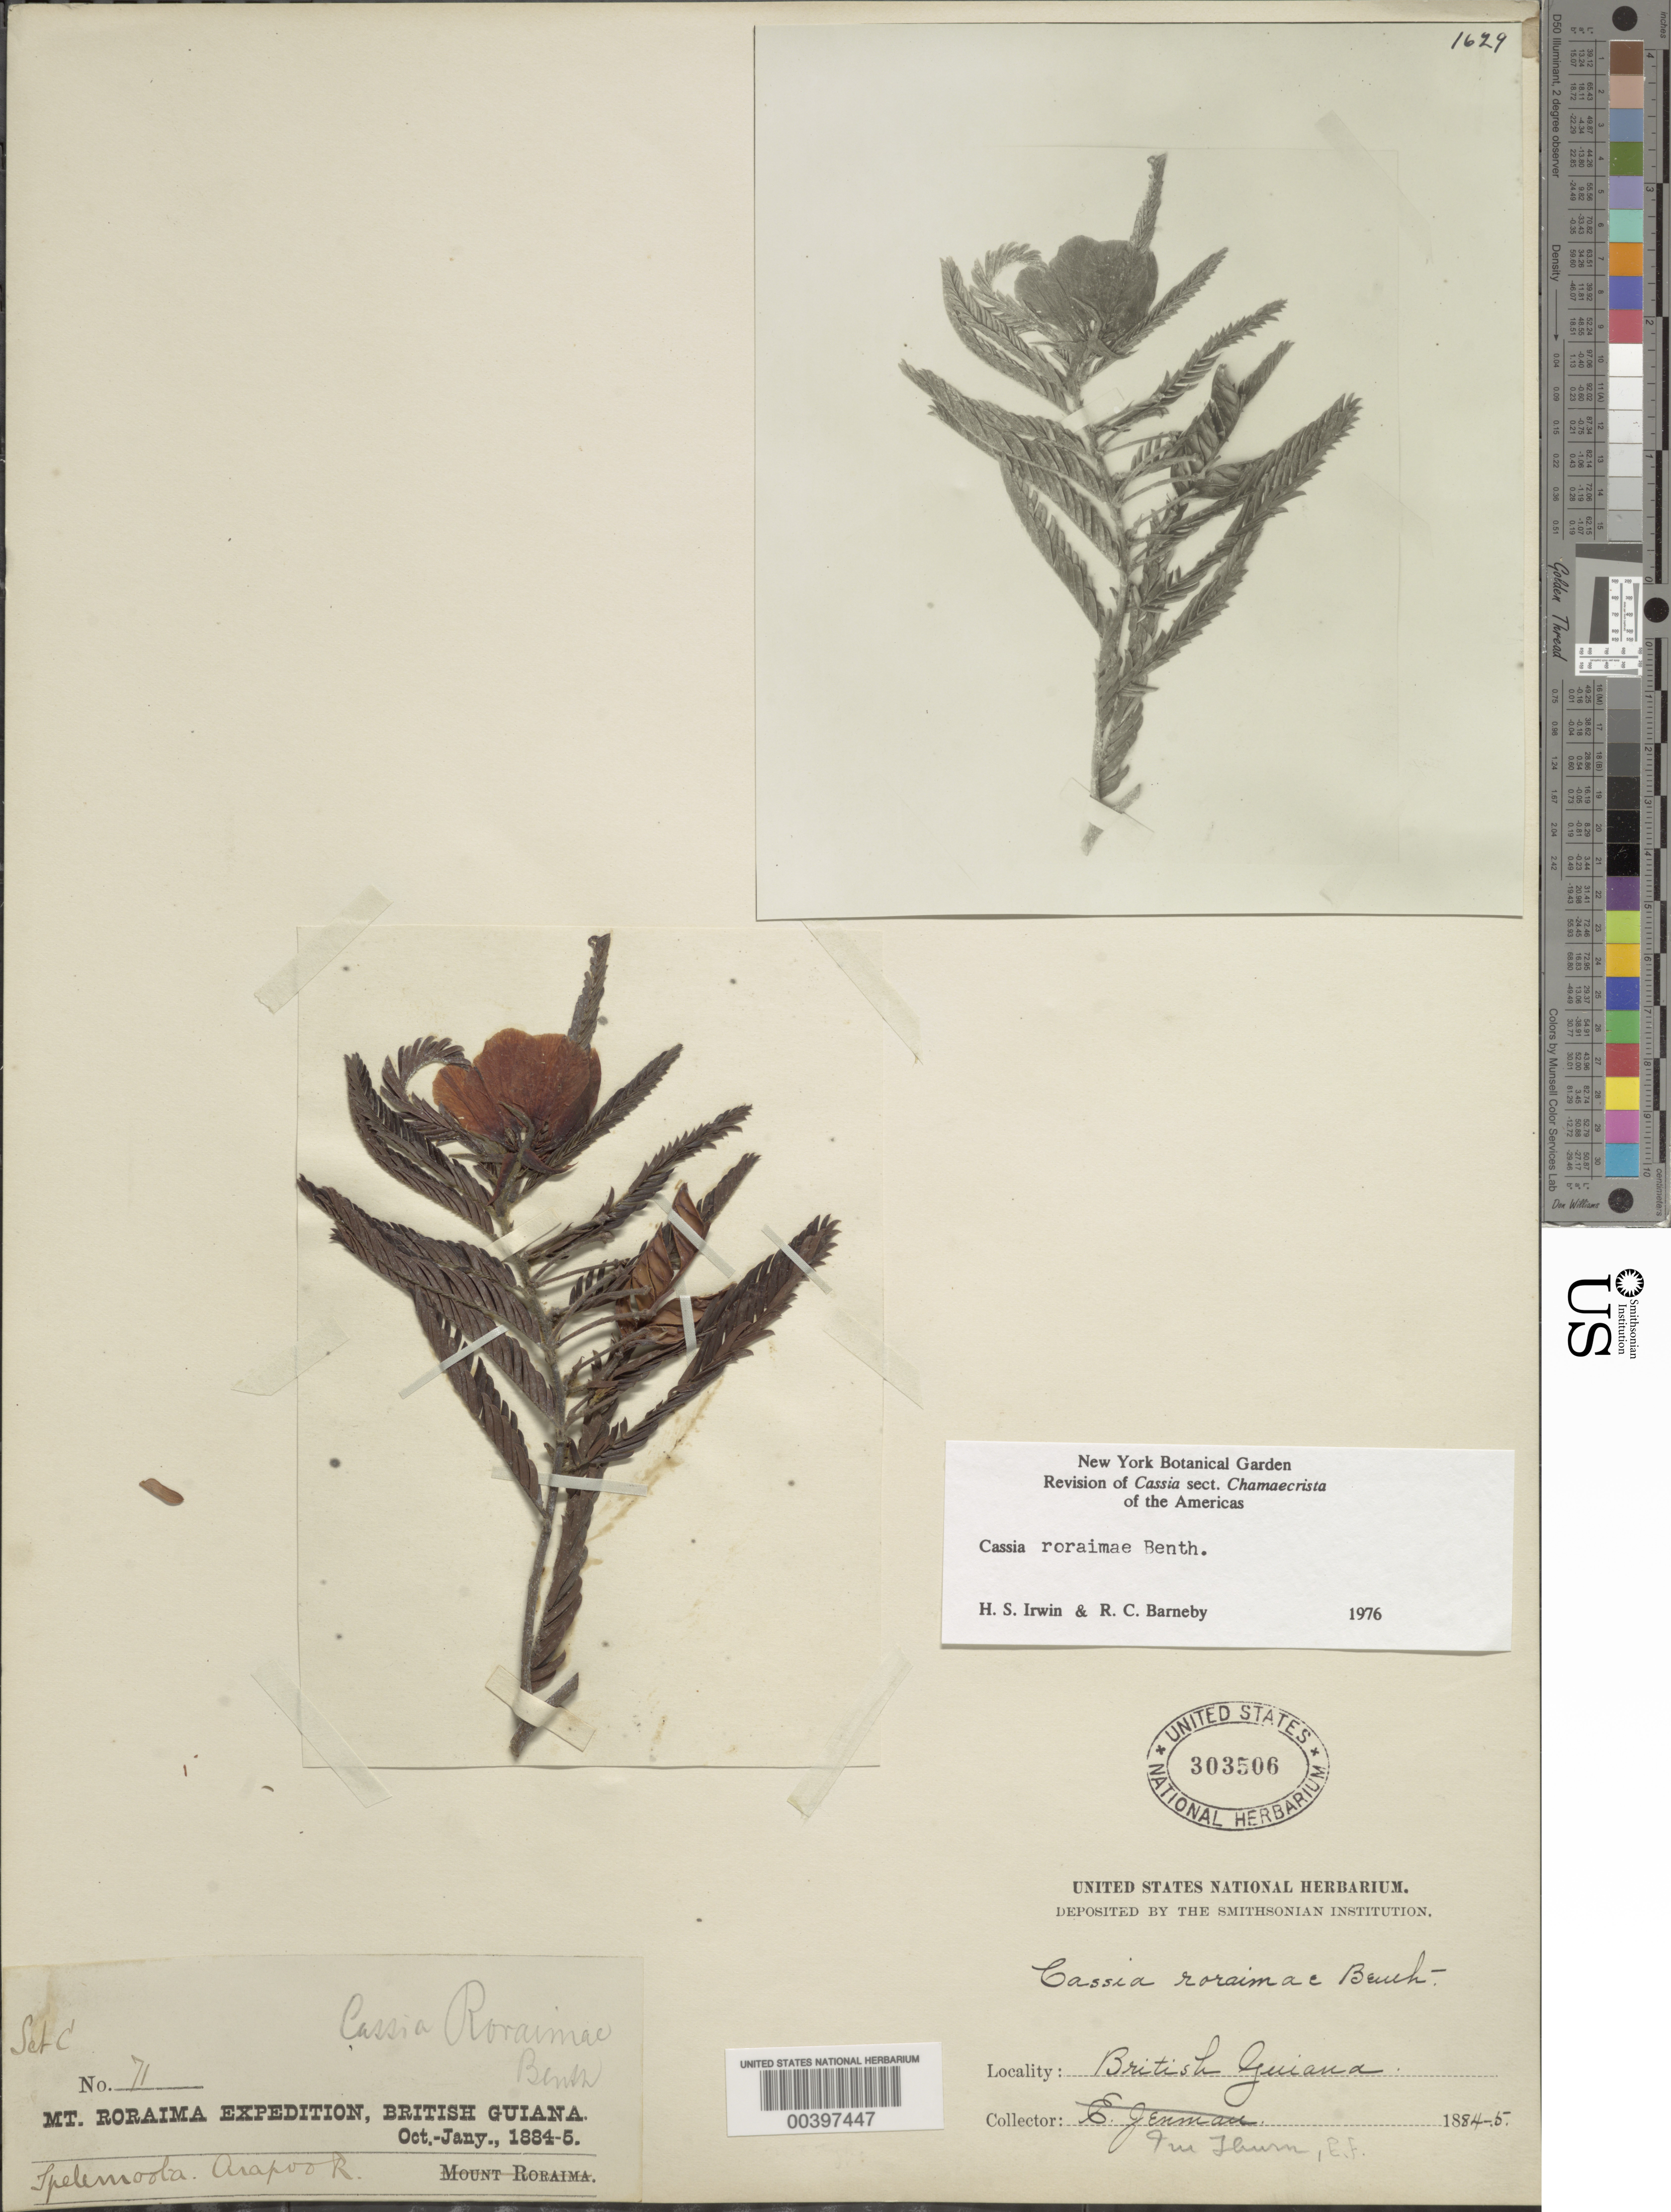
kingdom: Plantae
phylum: Tracheophyta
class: Magnoliopsida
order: Fabales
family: Fabaceae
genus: Chamaecrista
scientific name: Chamaecrista roraimae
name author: (Benth.) Gleason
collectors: E. F. im Thurn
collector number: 71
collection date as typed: Oct 1884 to -- Jan 1885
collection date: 1884-10/1885-01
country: Guyana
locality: Spelemoola; arapoo r.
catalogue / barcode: US 303506